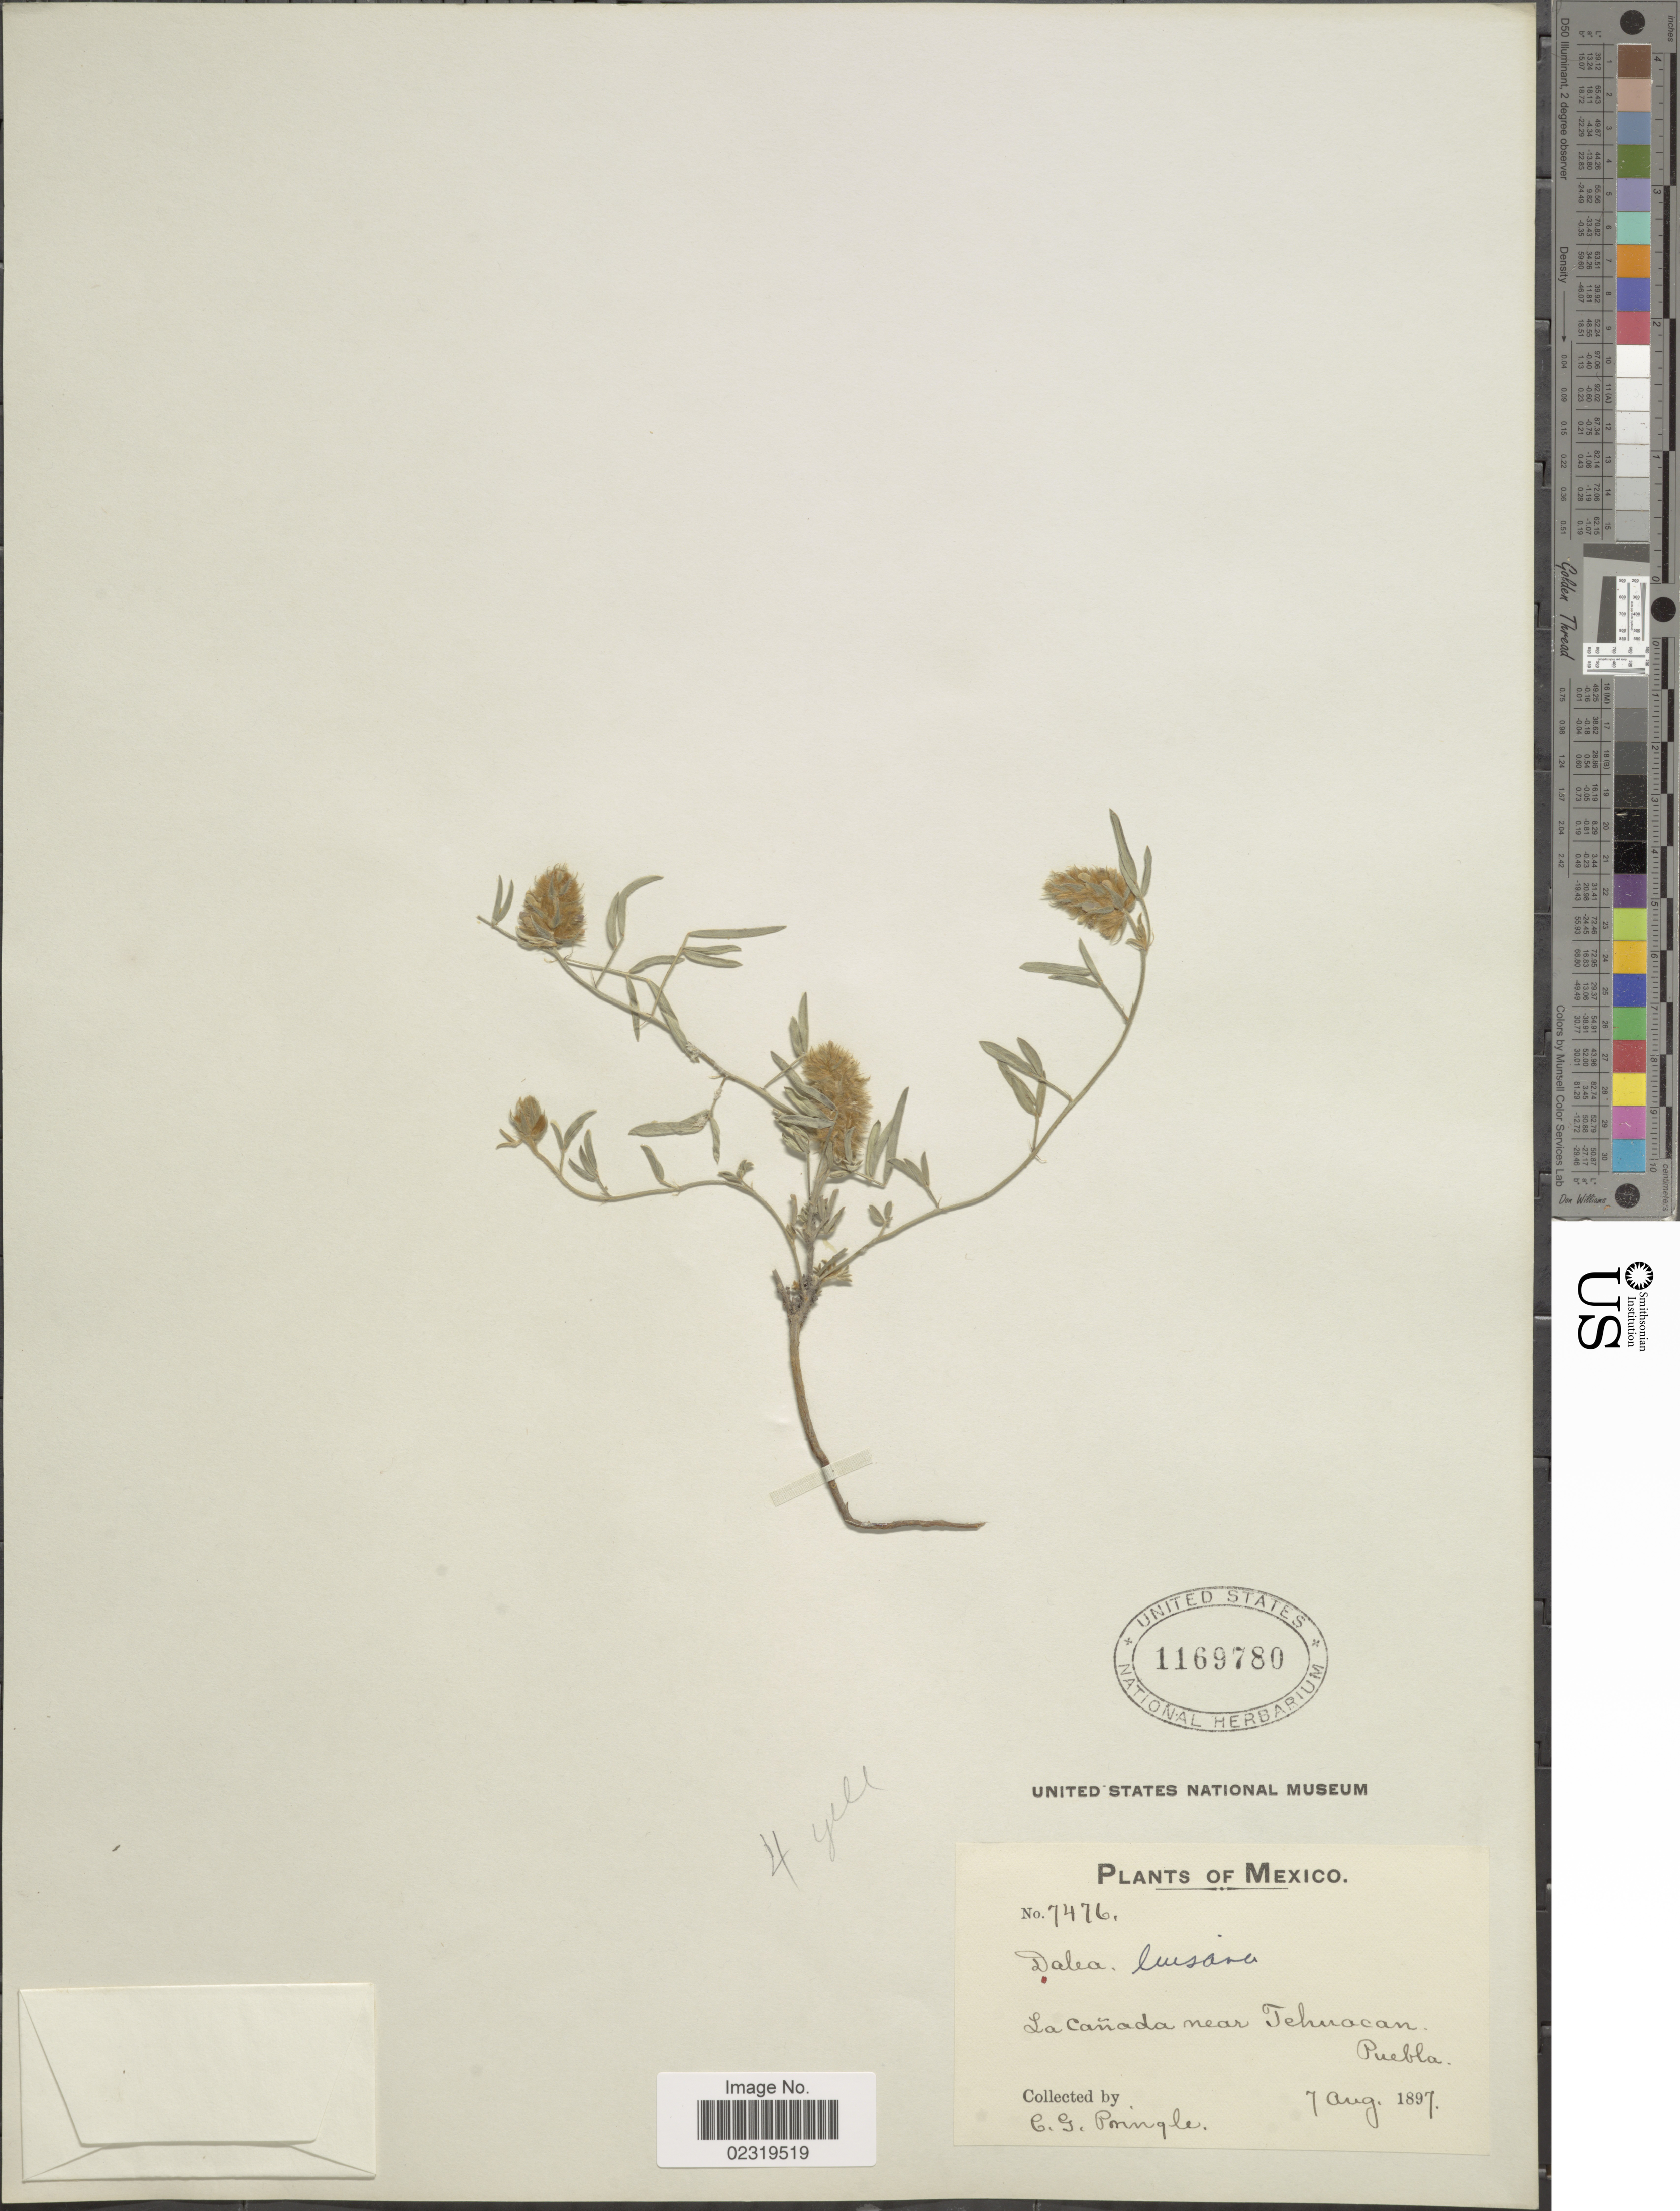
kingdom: Plantae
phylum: Tracheophyta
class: Magnoliopsida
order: Fabales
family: Fabaceae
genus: Dalea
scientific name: Dalea luisana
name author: S. Watson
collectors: C. G. Pringle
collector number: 7476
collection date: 1897-08-07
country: Mexico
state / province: Puebla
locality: La Cañada near Tehuacan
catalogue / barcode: US 1169780